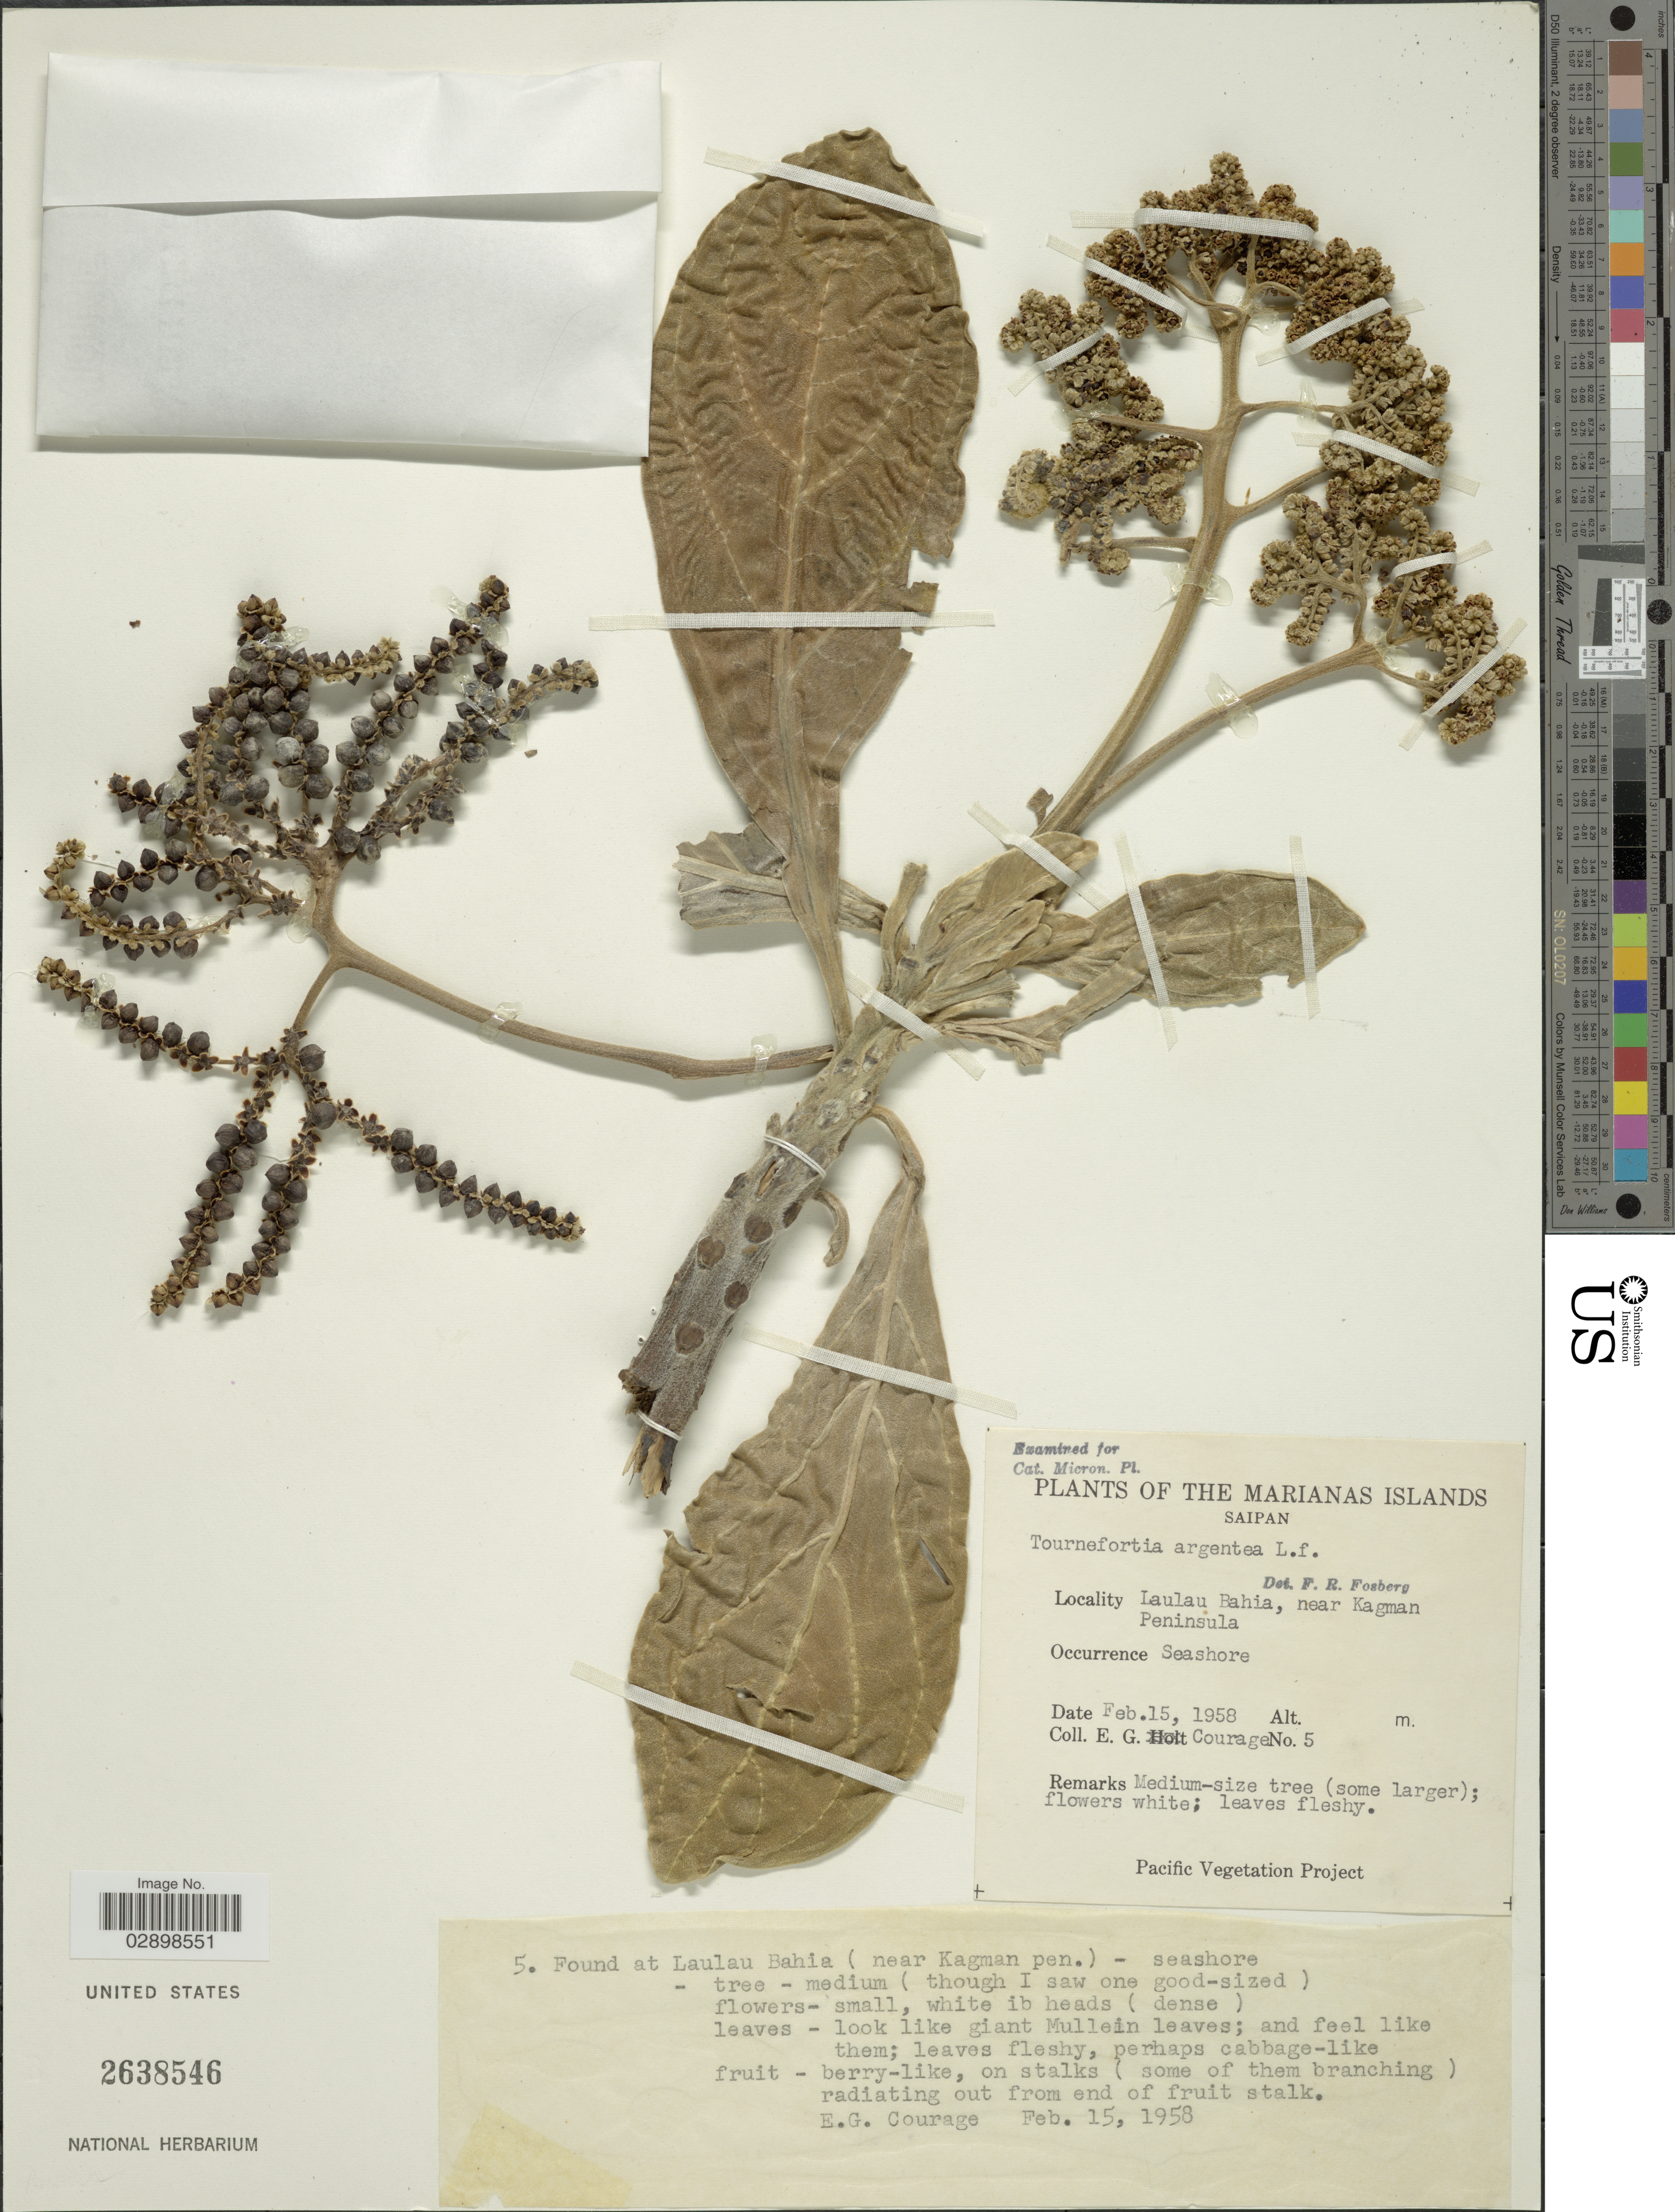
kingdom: Plantae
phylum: Tracheophyta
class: Magnoliopsida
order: Boraginales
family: Heliotropiaceae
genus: Heliotropium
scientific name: Heliotropium arboreum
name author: (Blanco) Mabberley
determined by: Wagner, W. L., (BOT), Smithsonian Institution - National Museum of Natural History (UNITED STATES)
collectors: E. Courage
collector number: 5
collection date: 1958-02-15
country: Northern Mariana Islands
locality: Marianas Islands. Saipan. Laulau Bahia, near Kagman Peninsula.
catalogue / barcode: US 2638546